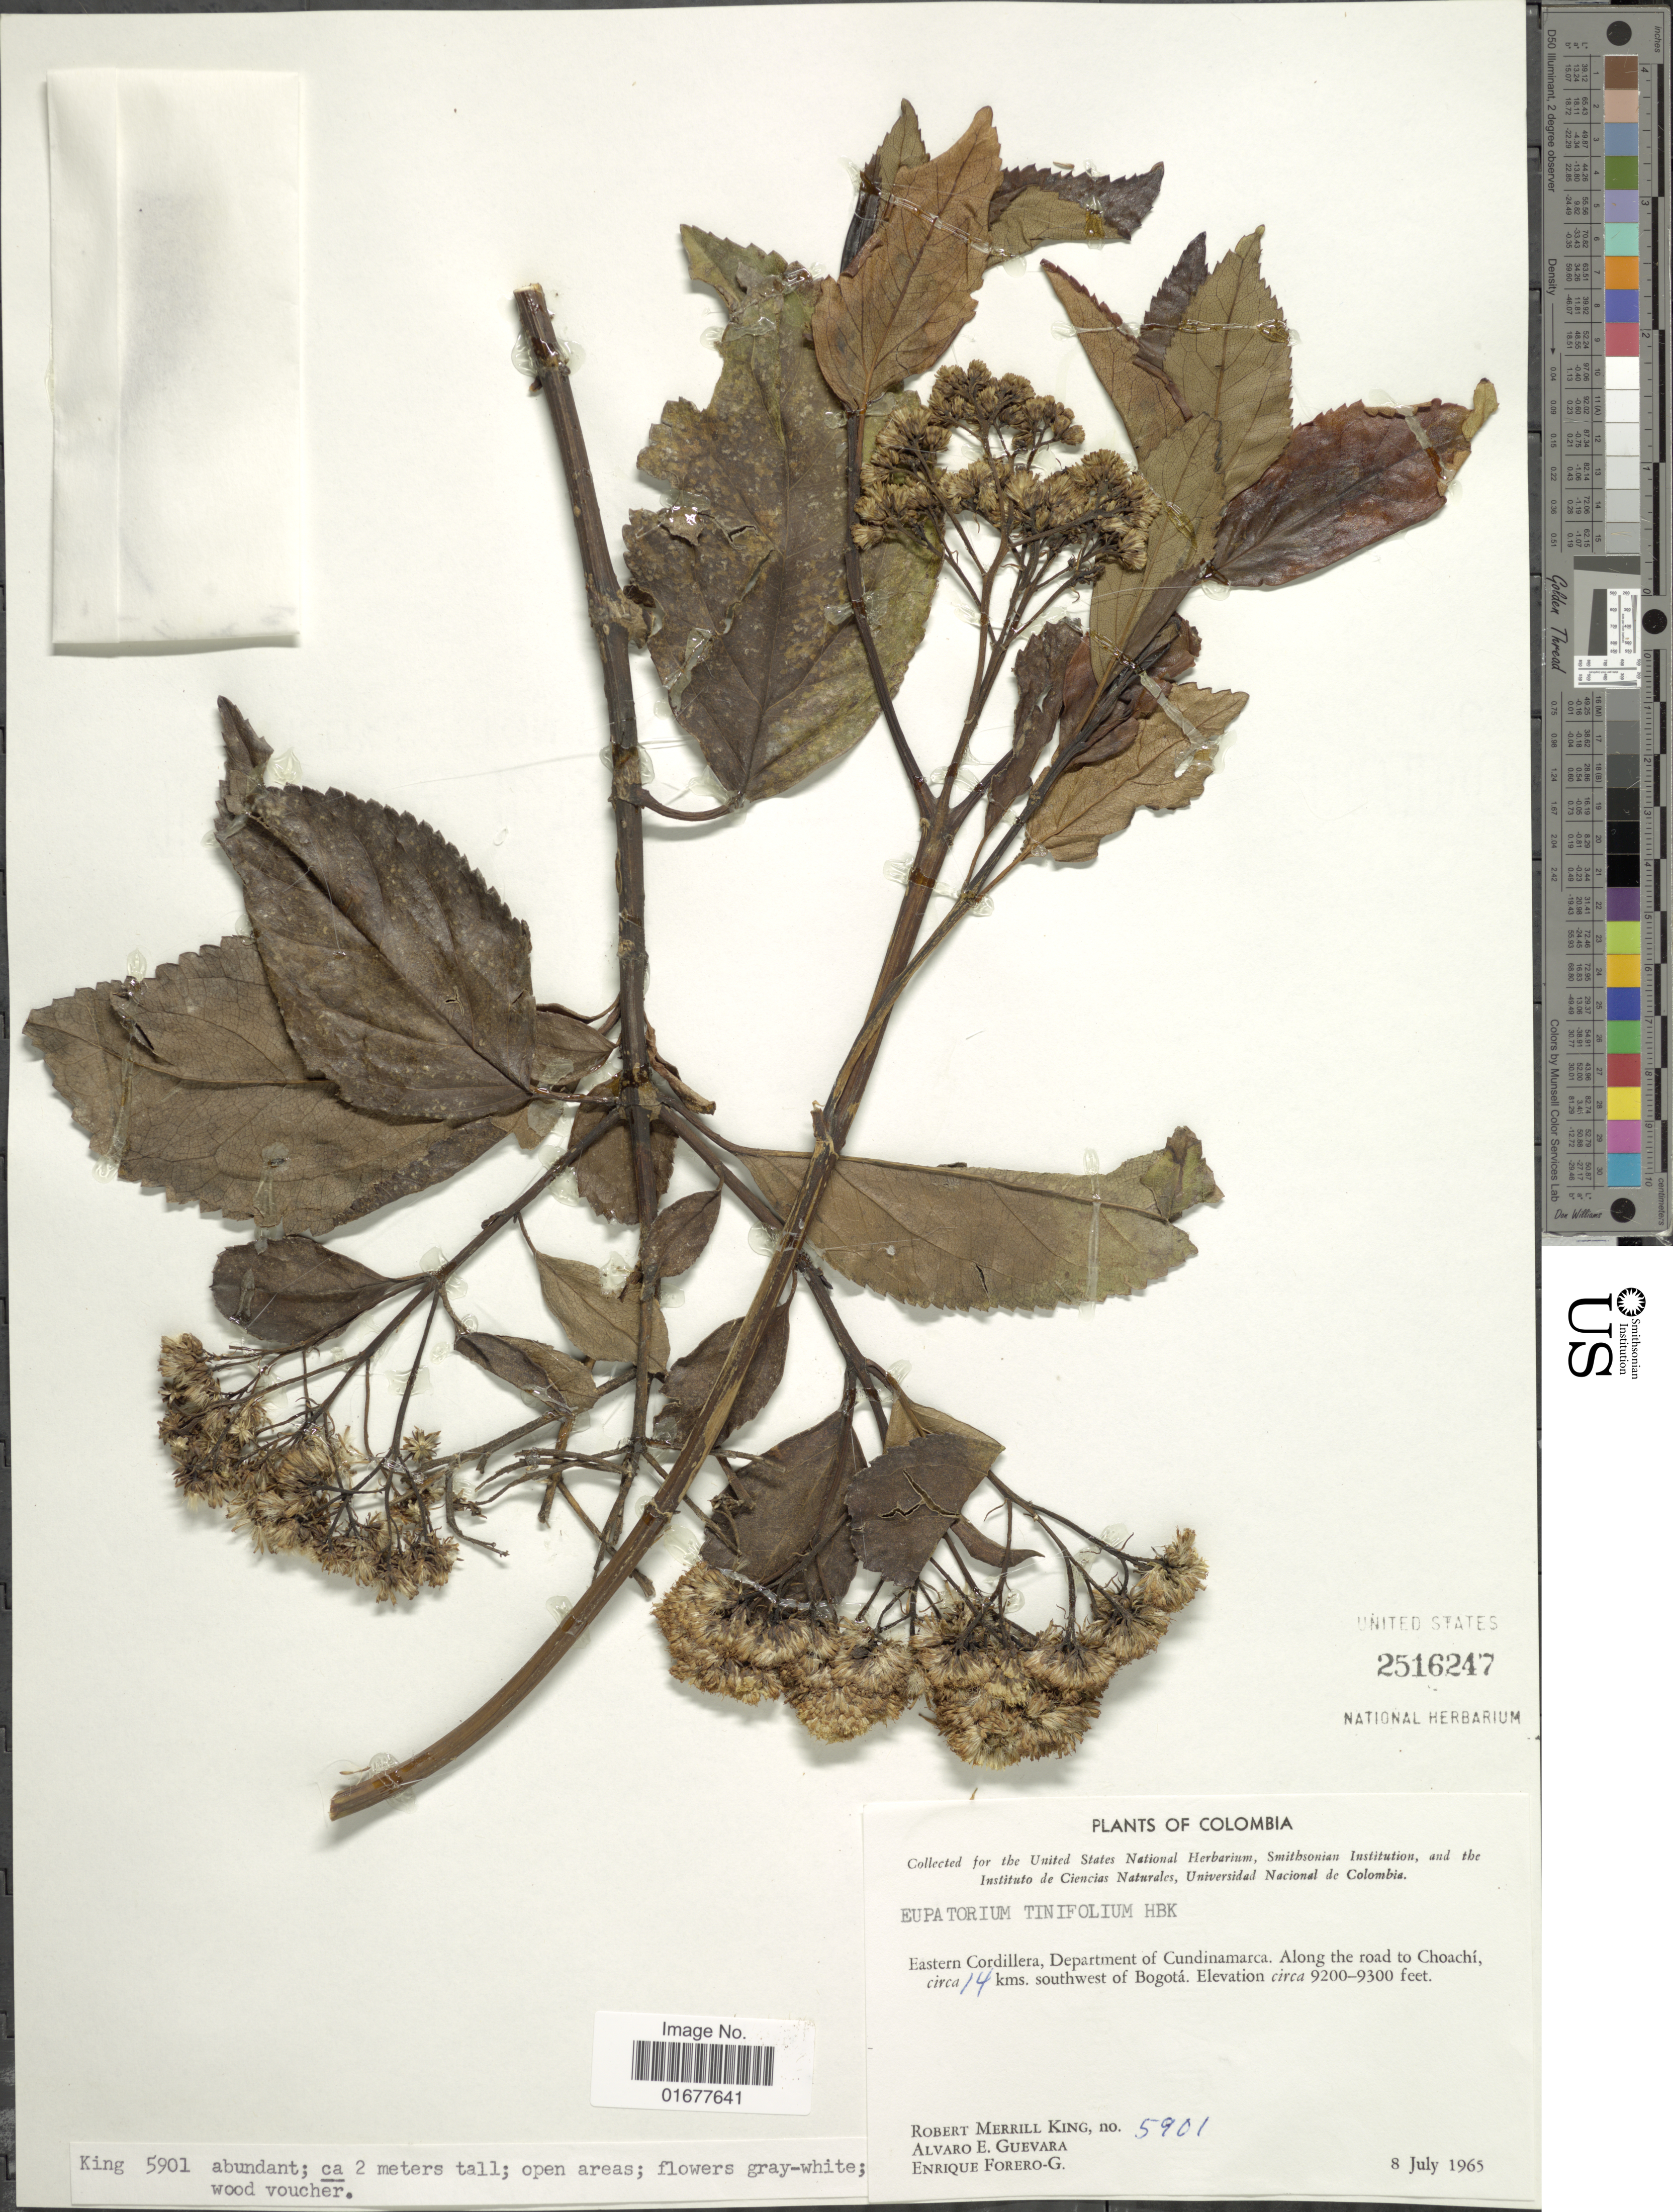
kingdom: Plantae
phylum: Tracheophyta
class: Magnoliopsida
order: Asterales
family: Asteraceae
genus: Ageratina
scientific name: Ageratina tinifolia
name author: (Kunth) R.M. King & H. Rob.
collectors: R. M. King, A. E. Guevara & E. Forero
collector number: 5901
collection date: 1965-07-08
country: Colombia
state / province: Cundinamarca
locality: Eastern Cordillera, Department of Cundinamarca, along the road to Choachi, circa 14 kms. southwest of Bogota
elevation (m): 2804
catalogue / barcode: US 2516247